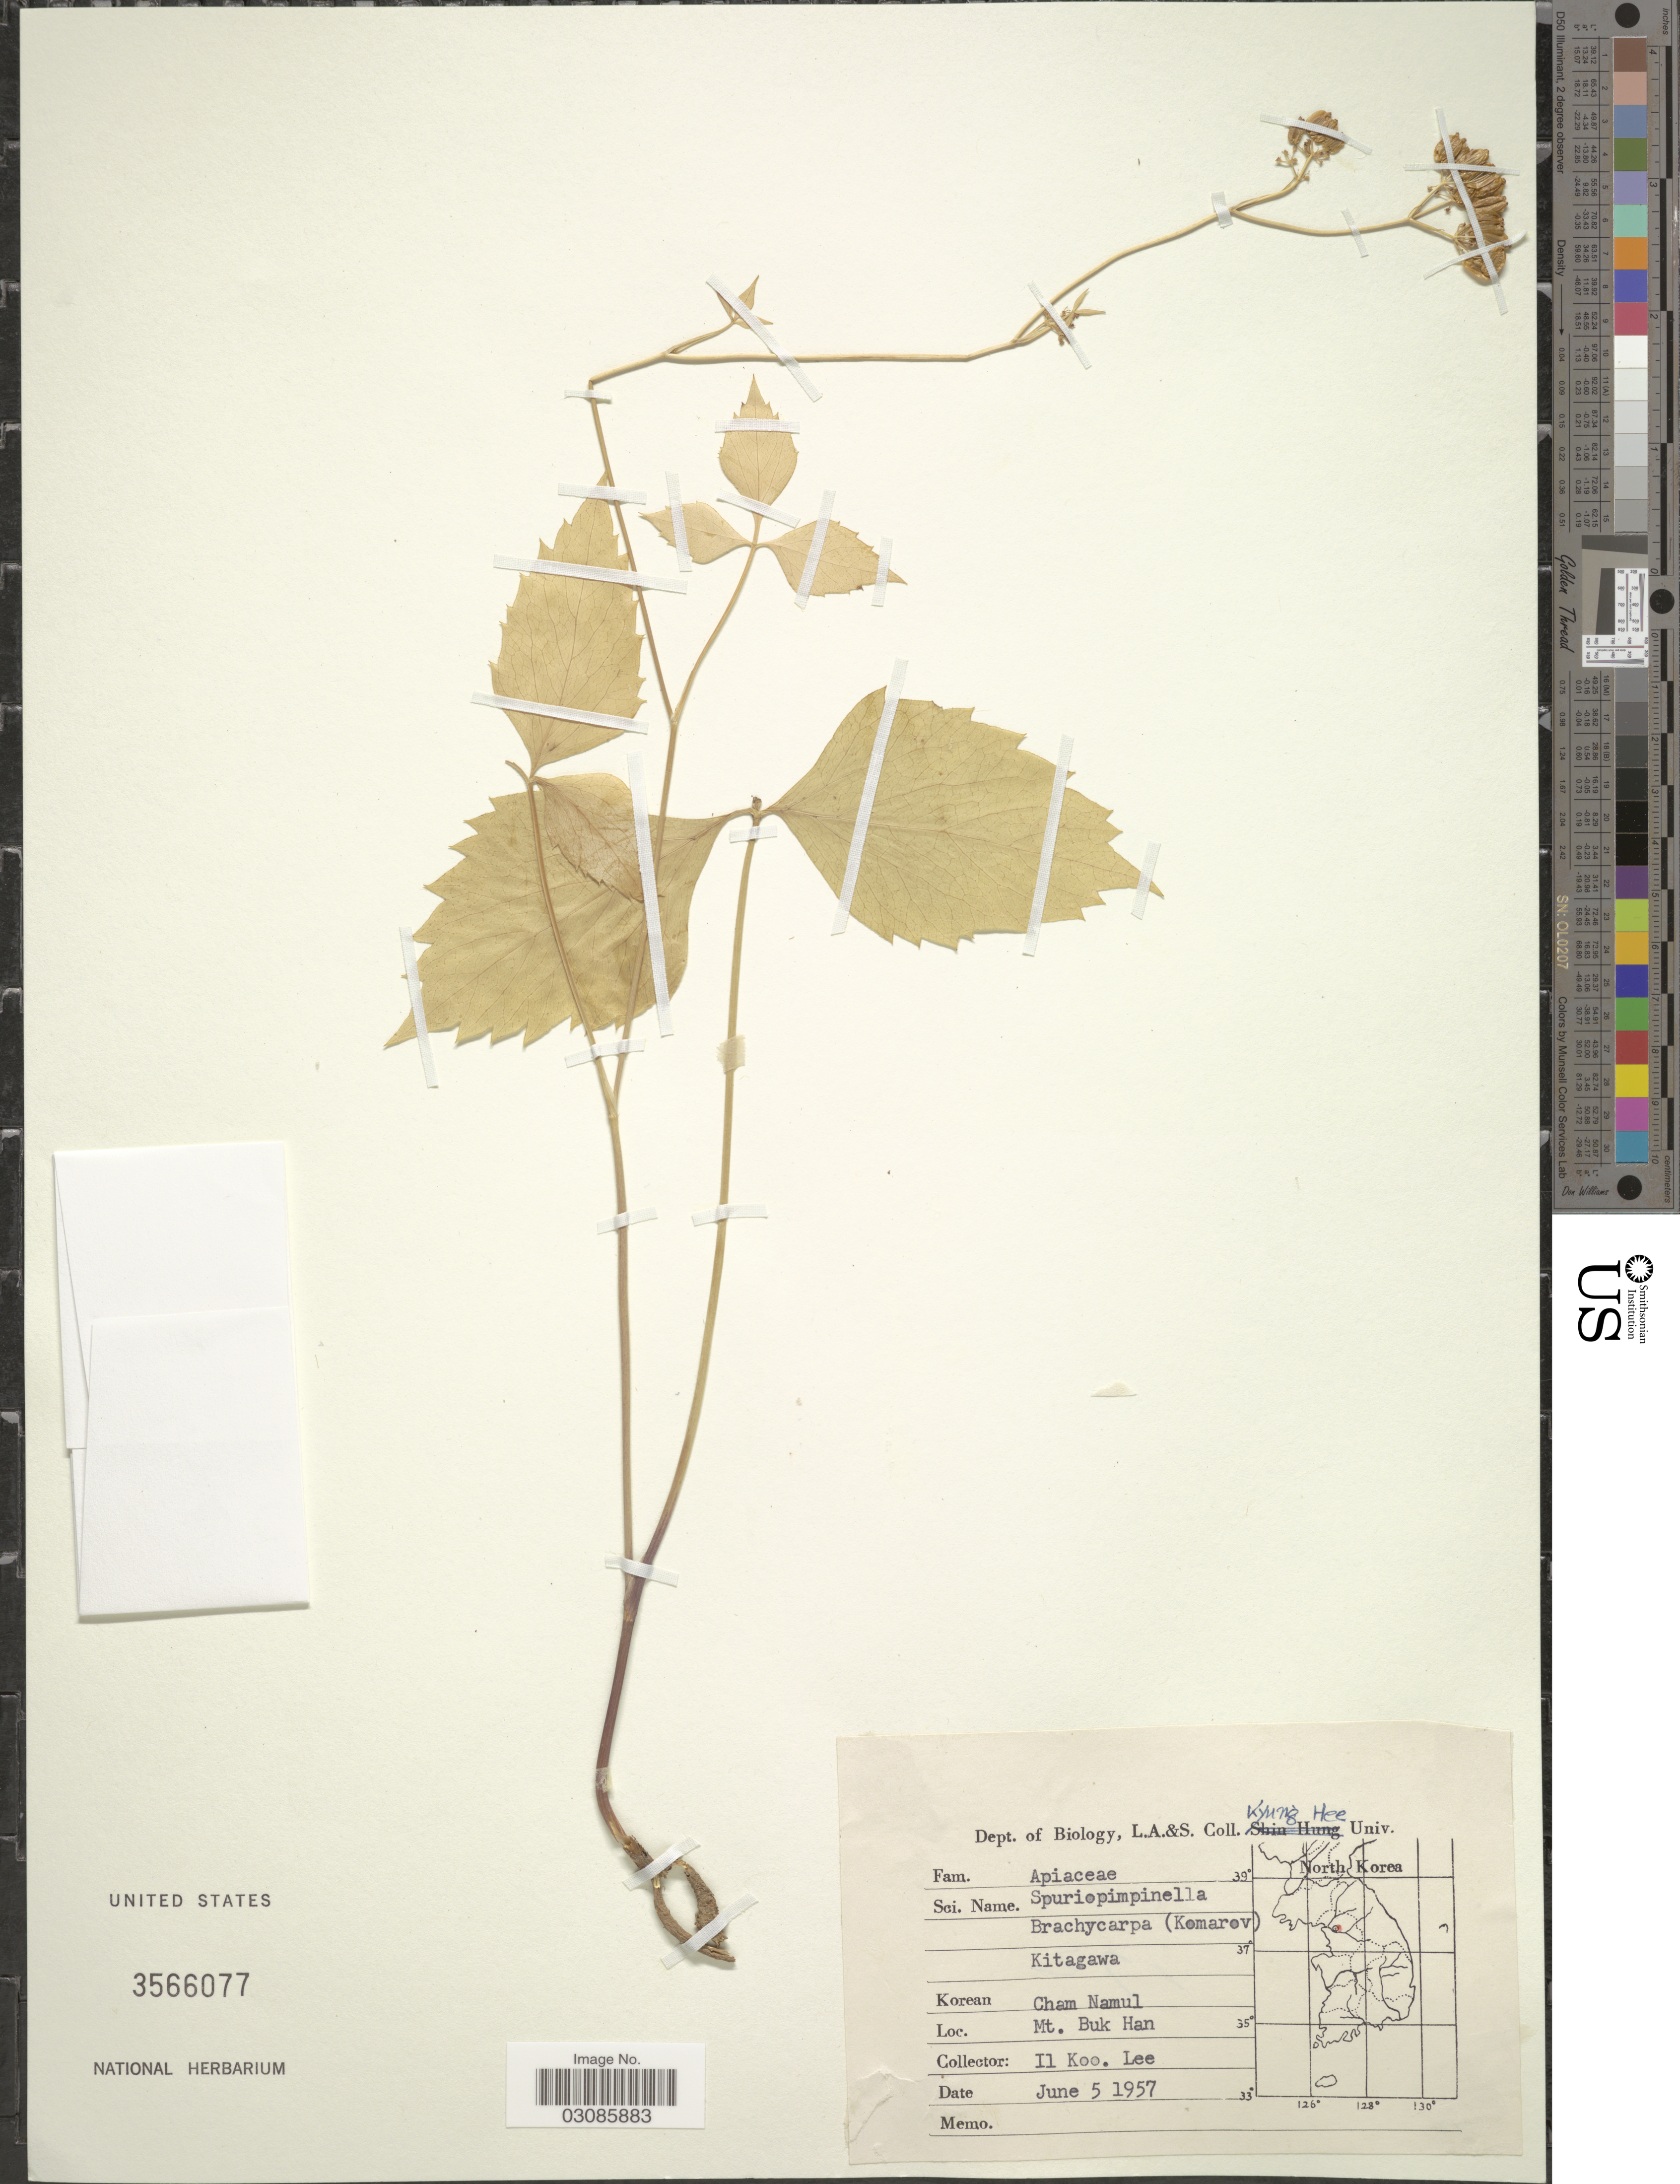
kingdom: Plantae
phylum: Tracheophyta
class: Magnoliopsida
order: Apiales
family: Apiaceae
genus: Pimpinella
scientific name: Pimpinella brachycarpa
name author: (Kom.) Nakai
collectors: Il-Ko Lee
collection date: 1957-06-05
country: South Korea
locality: Kitagawa, Cham Namul, Mt. Buk Han.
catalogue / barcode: US 3566077